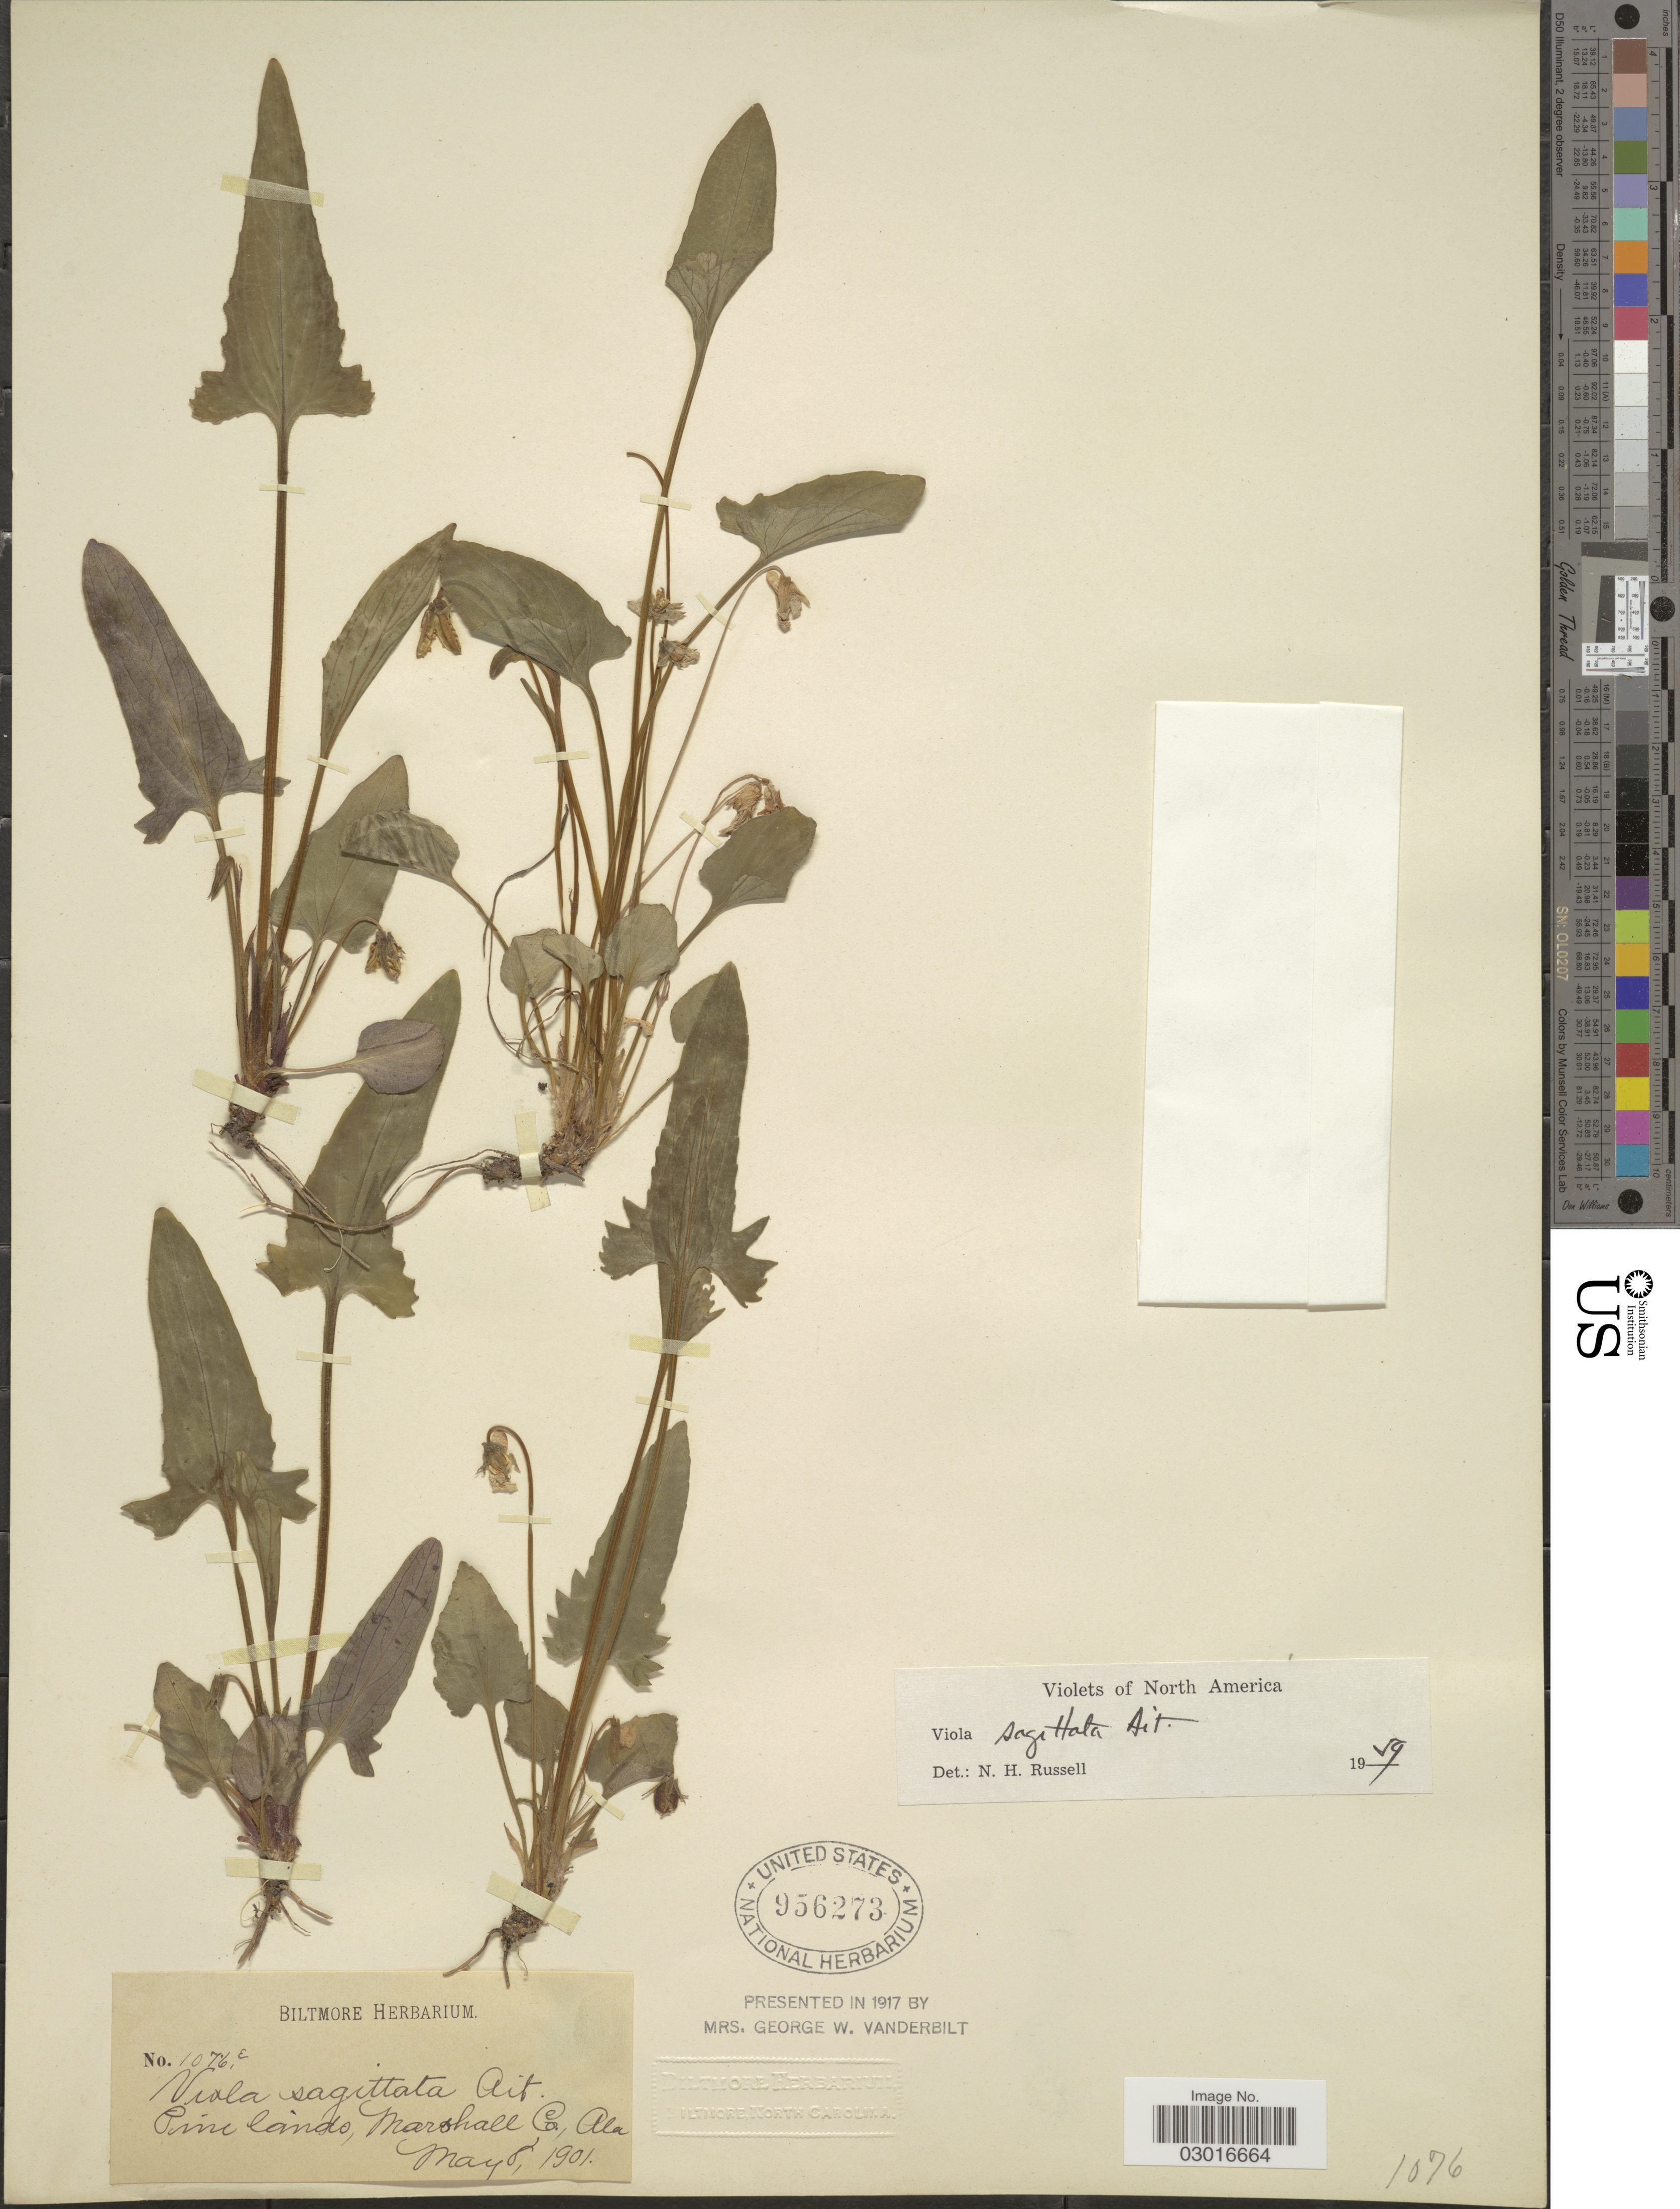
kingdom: Plantae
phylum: Tracheophyta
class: Magnoliopsida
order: Malpighiales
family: Violaceae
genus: Viola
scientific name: Viola sagittata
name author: Aiton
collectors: ex herb. Biltmore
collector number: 1076E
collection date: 1901-05-08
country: United States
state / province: Alabama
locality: Pine lands, Marshall Co.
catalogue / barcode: US 956273